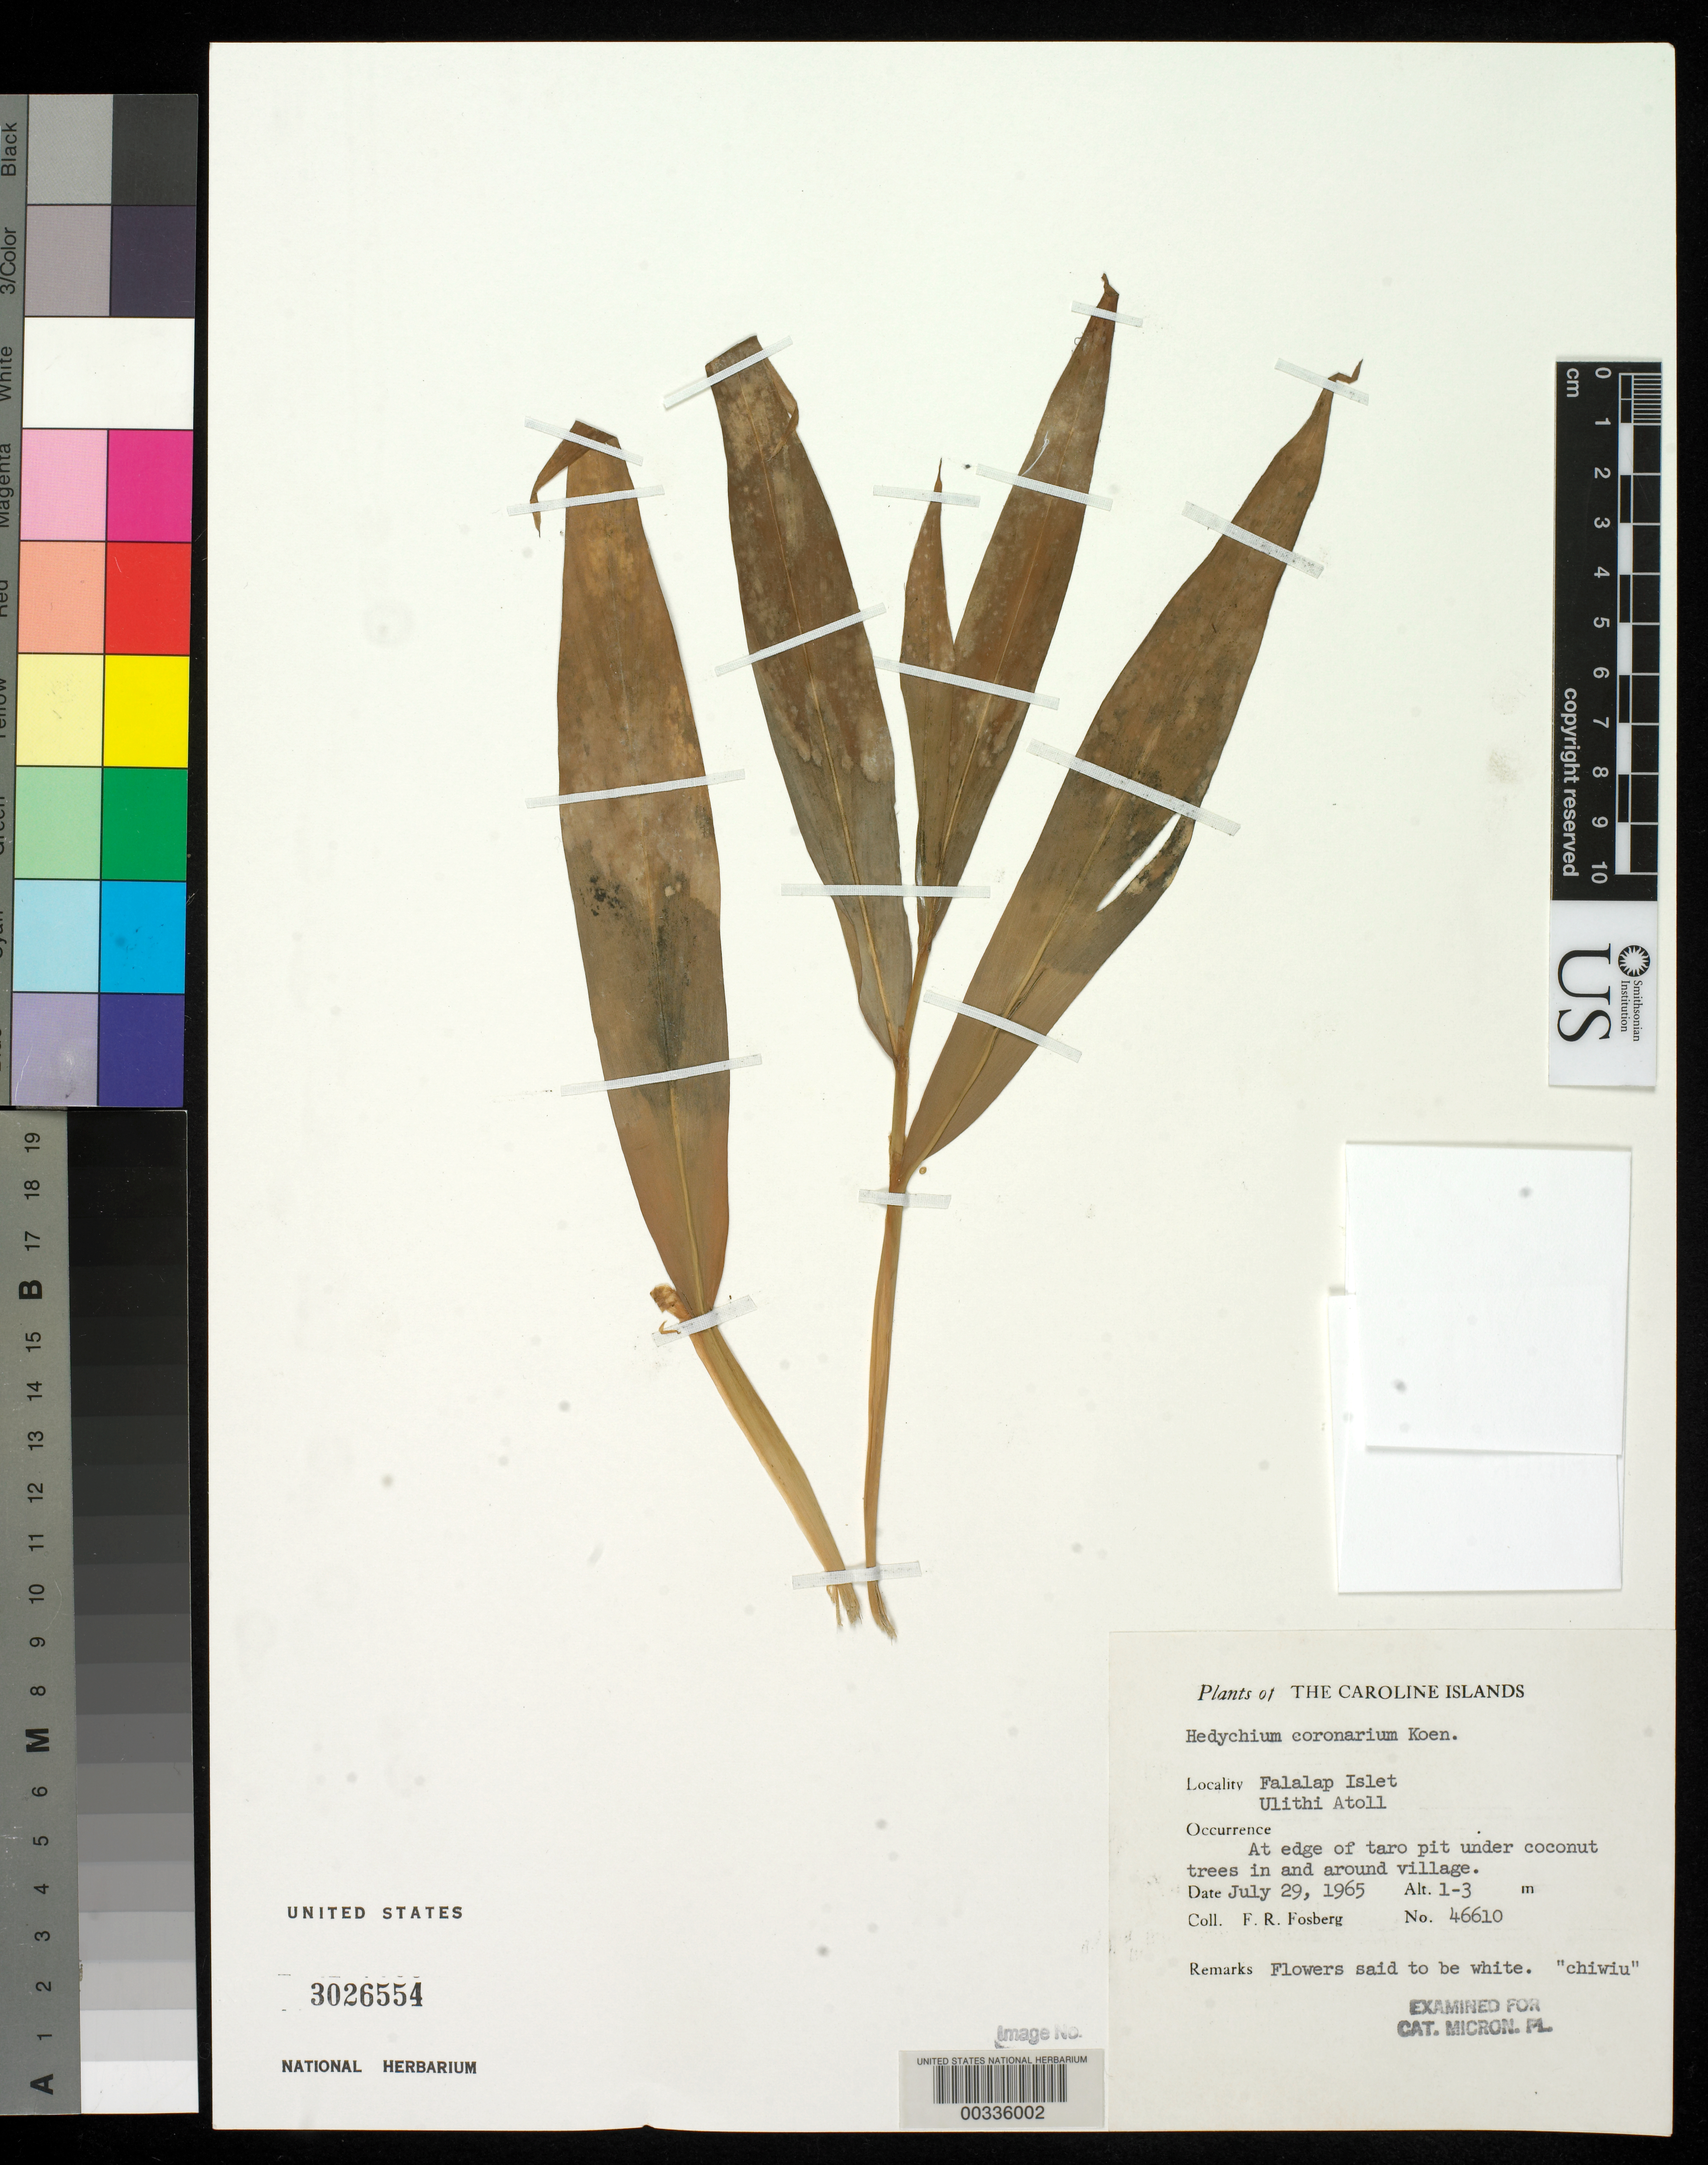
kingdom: Plantae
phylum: Tracheophyta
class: Liliopsida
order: Zingiberales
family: Zingiberaceae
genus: Hedychium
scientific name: Hedychium coronarium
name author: J. Koenig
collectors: F. R. Fosberg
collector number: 46610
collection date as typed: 29 Jul 1965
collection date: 1965-07-29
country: Micronesia, Federated States of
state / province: Yap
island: Ulithi Atoll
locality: Falalap Islet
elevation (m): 1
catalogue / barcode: US 3026554